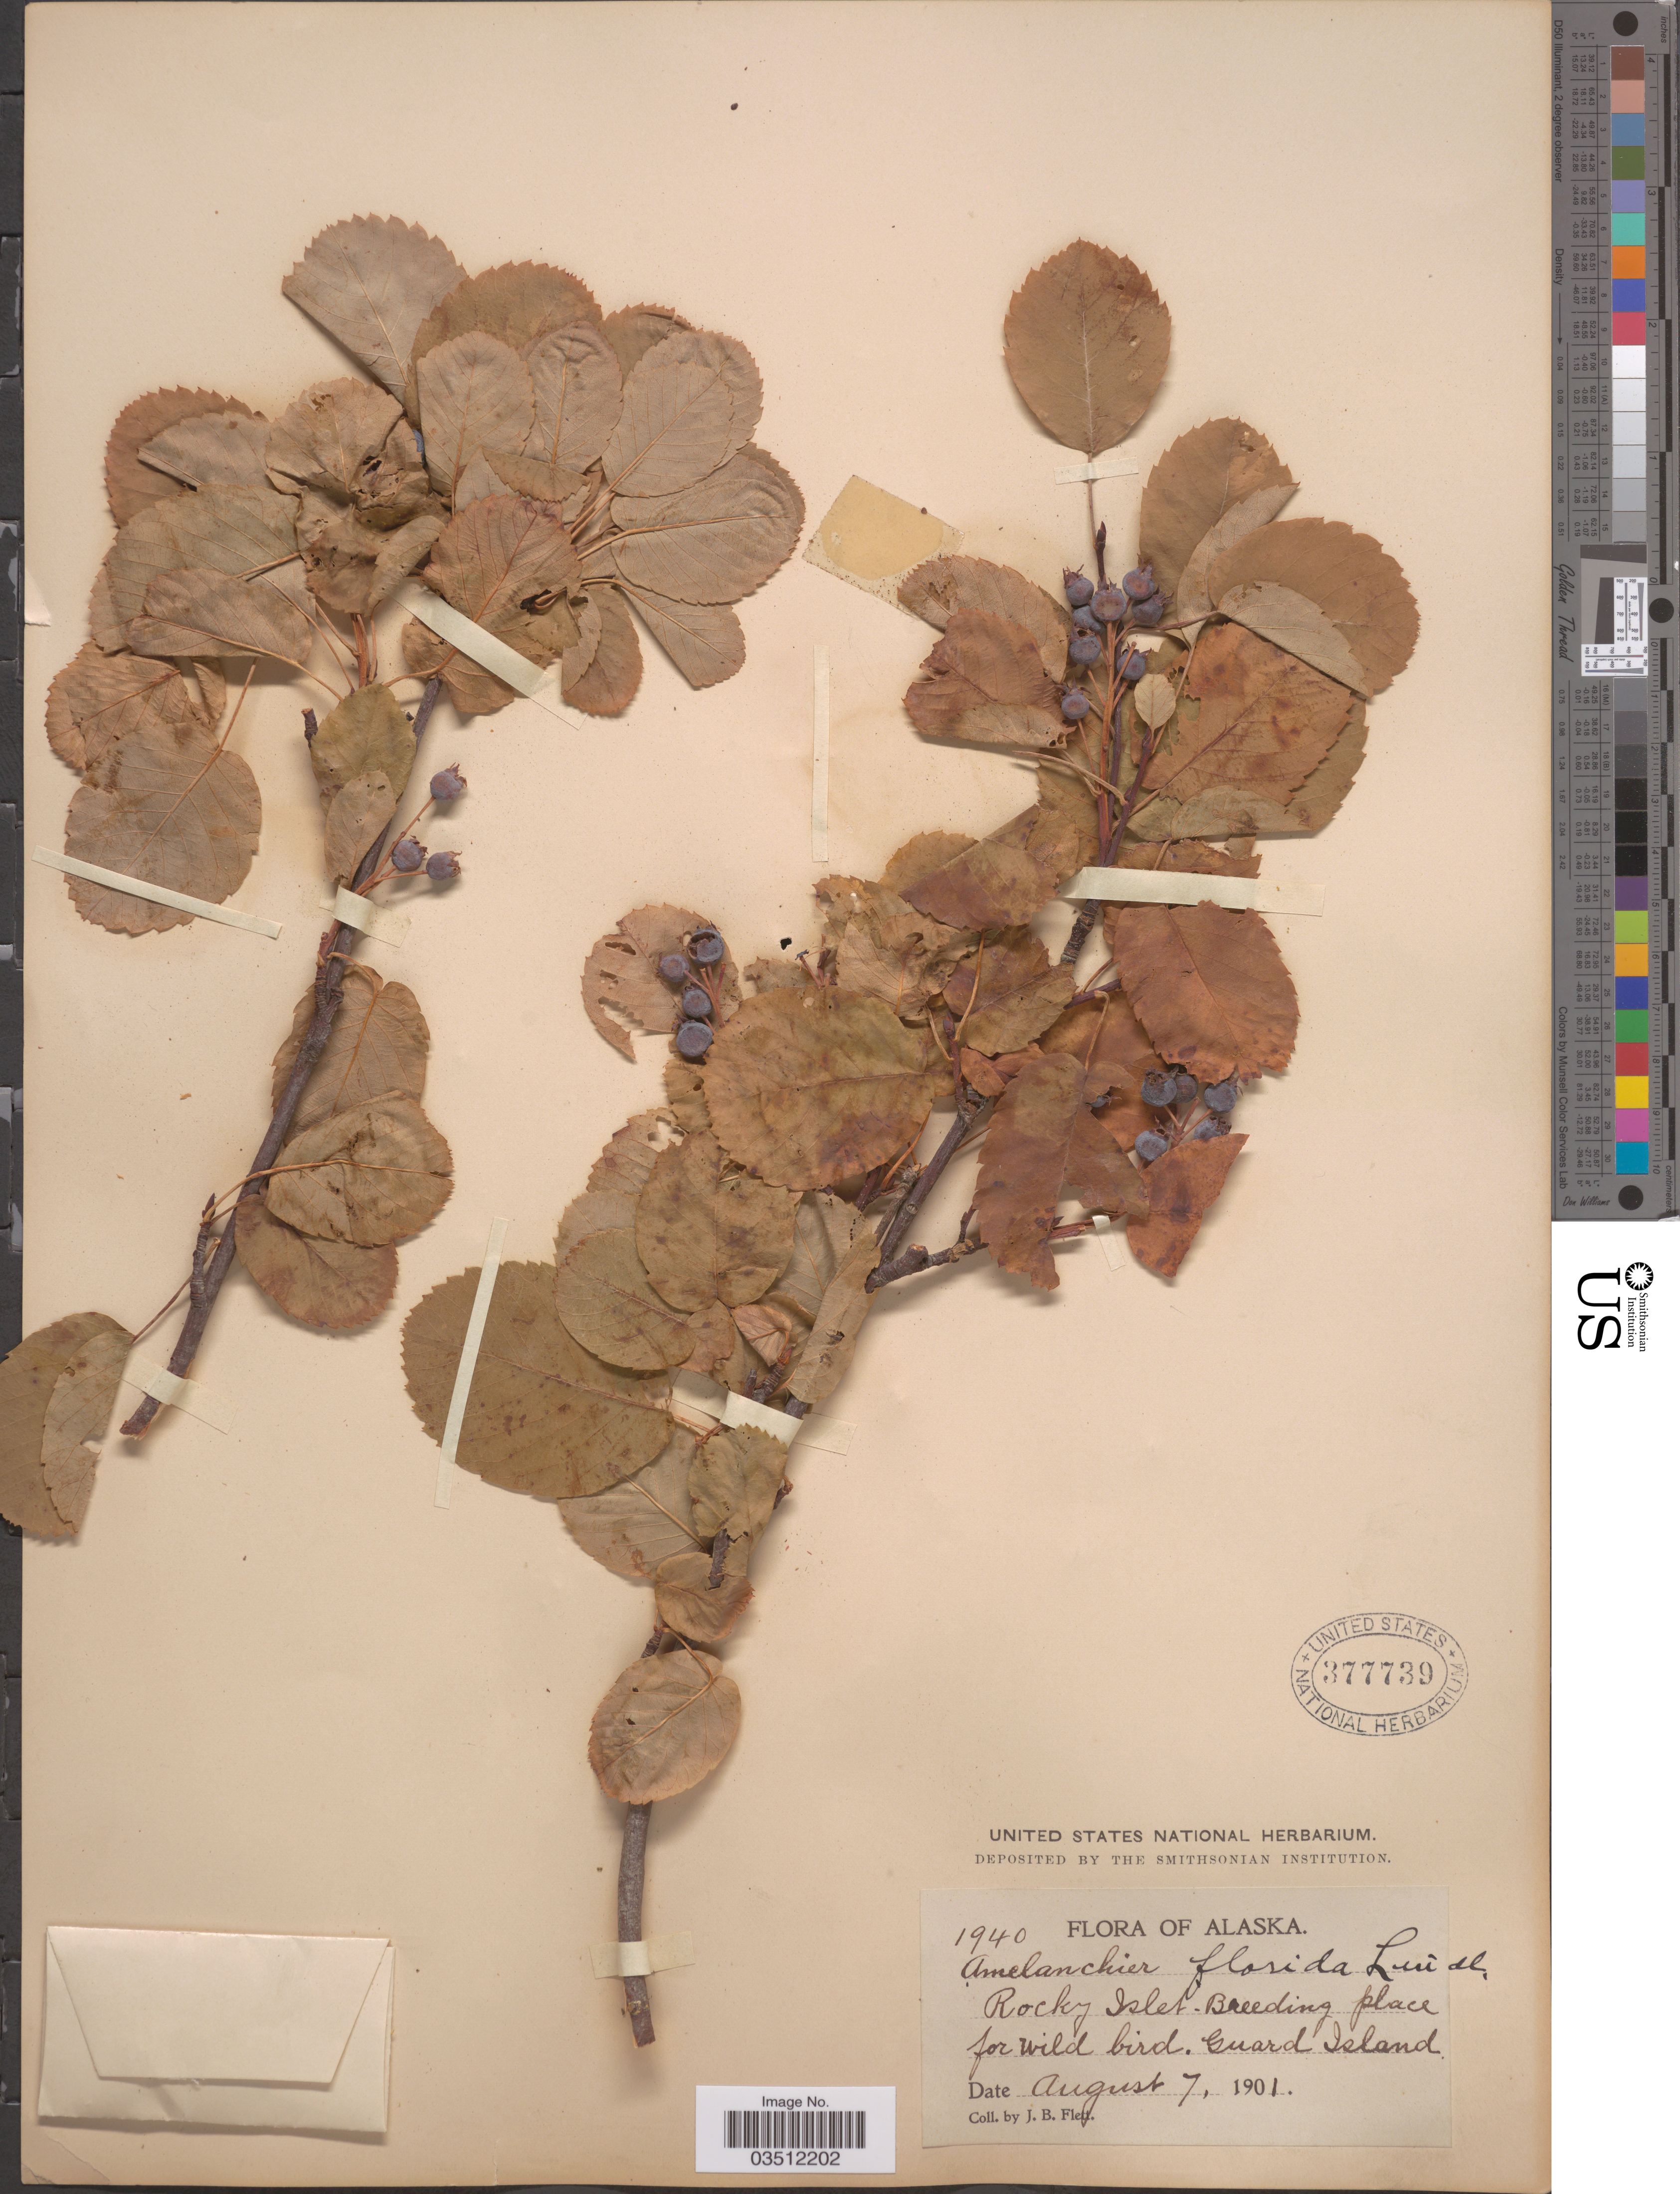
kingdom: Plantae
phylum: Tracheophyta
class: Magnoliopsida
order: Rosales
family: Rosaceae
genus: Amelanchier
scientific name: Amelanchier florida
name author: Lindl.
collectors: J. Flett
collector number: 1940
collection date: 1901-08-07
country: United States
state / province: Alaska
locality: Guard Island.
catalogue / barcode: US 377739